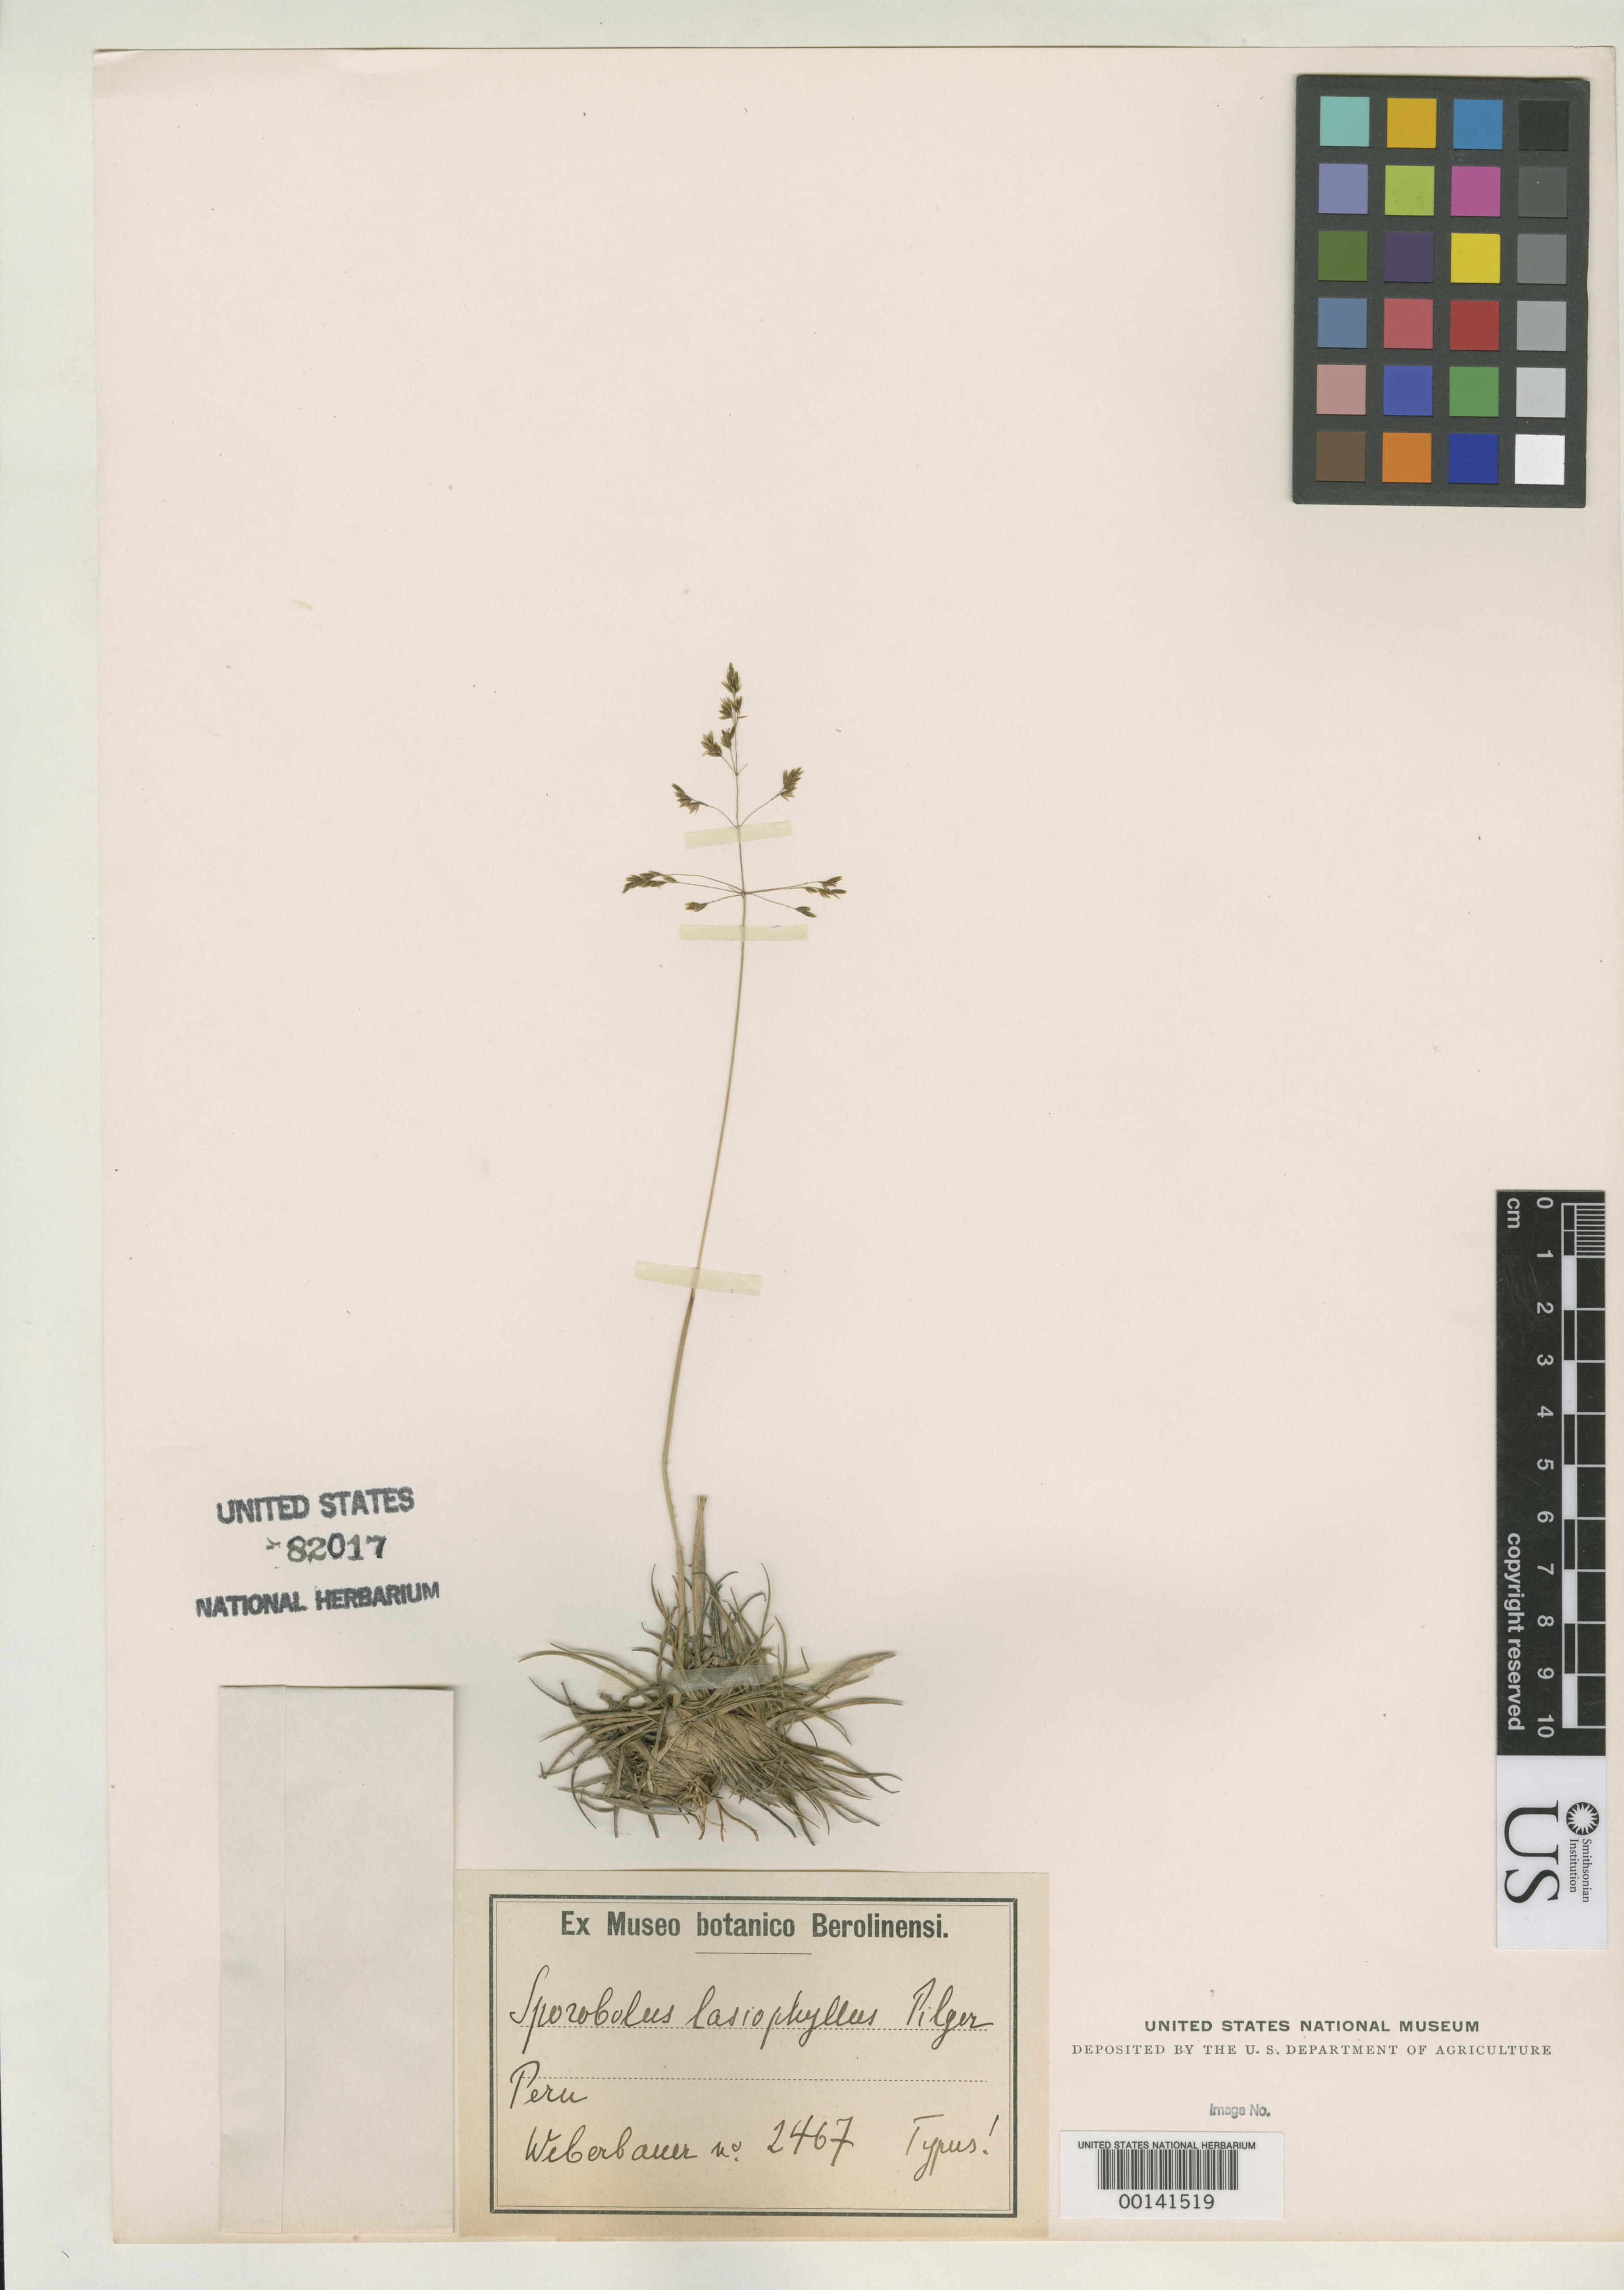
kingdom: Plantae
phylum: Tracheophyta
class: Liliopsida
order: Poales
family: Poaceae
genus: Sporobolus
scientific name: Sporobolus lasiophyllus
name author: Pilg. in Engl.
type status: Syntype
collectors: A. Weberbauer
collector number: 2467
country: Peru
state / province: Junín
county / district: Tarma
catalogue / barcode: US 82017